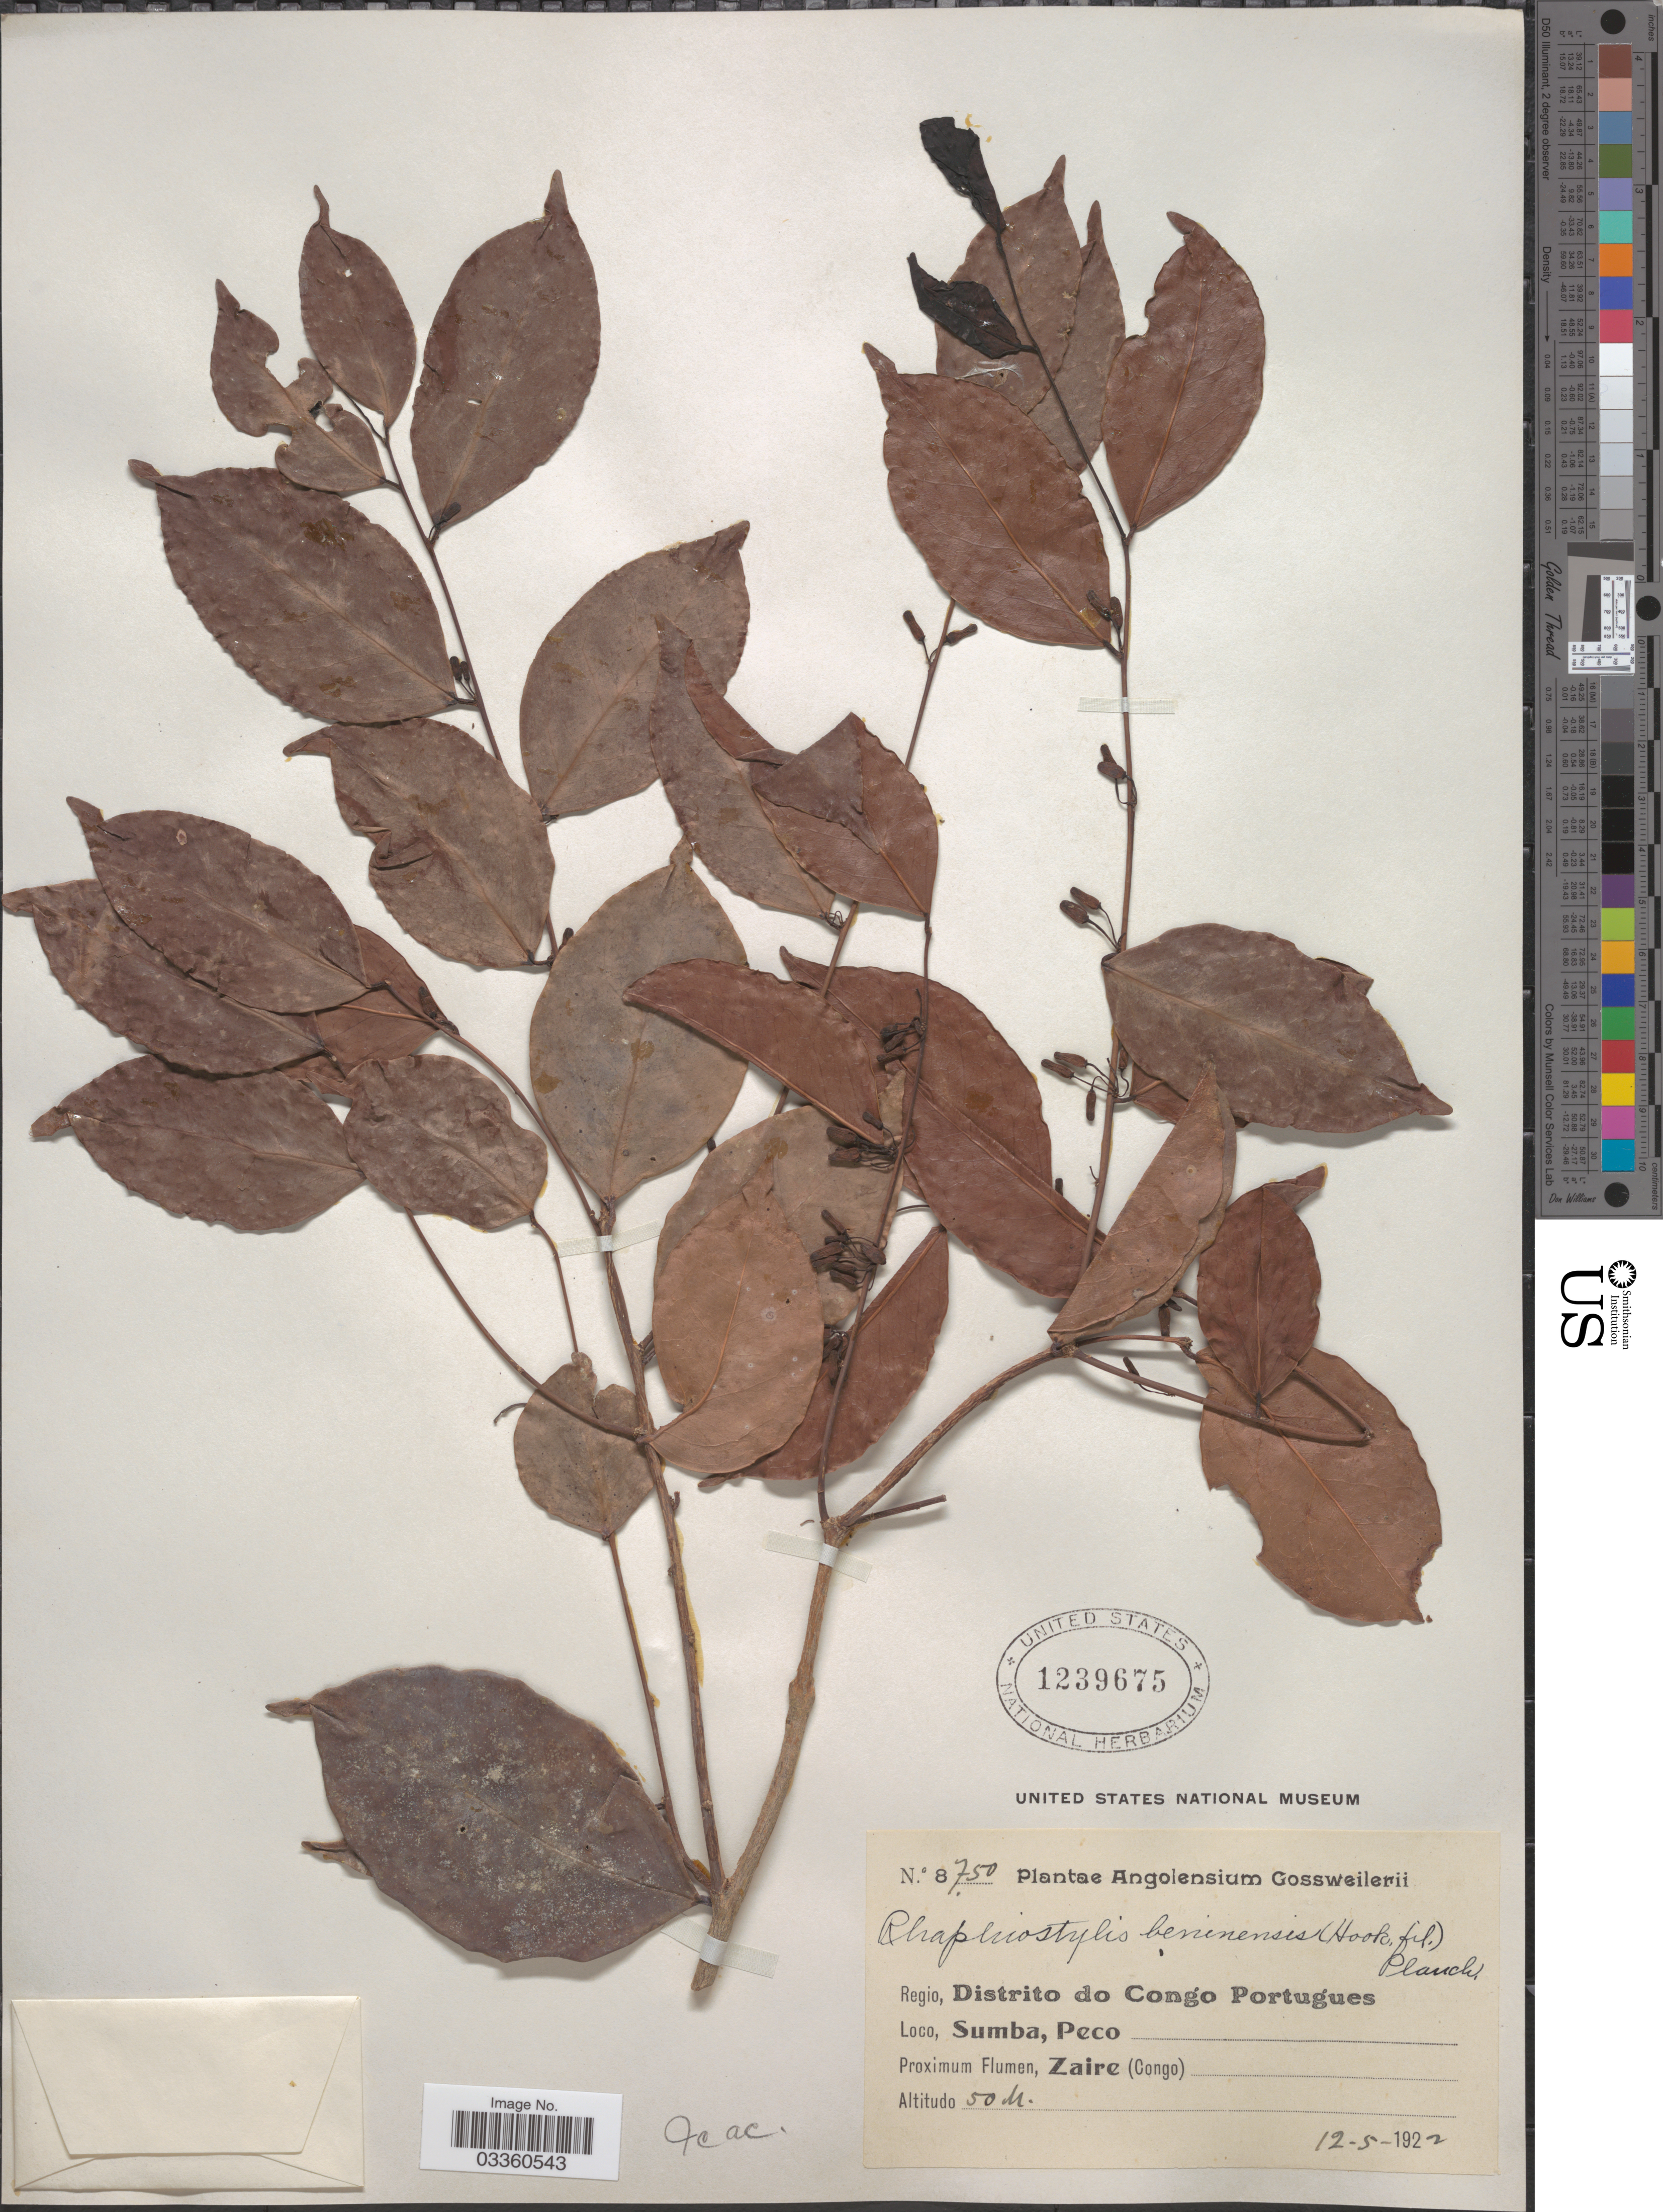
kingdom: Plantae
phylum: Tracheophyta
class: Magnoliopsida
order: Metteniusales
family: Metteniusaceae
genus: Rhaphiostylis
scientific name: Rhaphiostylis beninensis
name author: (Planch.) Benth.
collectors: -. Gossweiler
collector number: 8750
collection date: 1922-05-12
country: Angola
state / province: Zaire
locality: Regio, Distrito do Congo Portugues. Loco, Sumba, Peco. Proximum Flumen, Zaire (Congo).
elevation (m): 50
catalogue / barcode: US 1239675